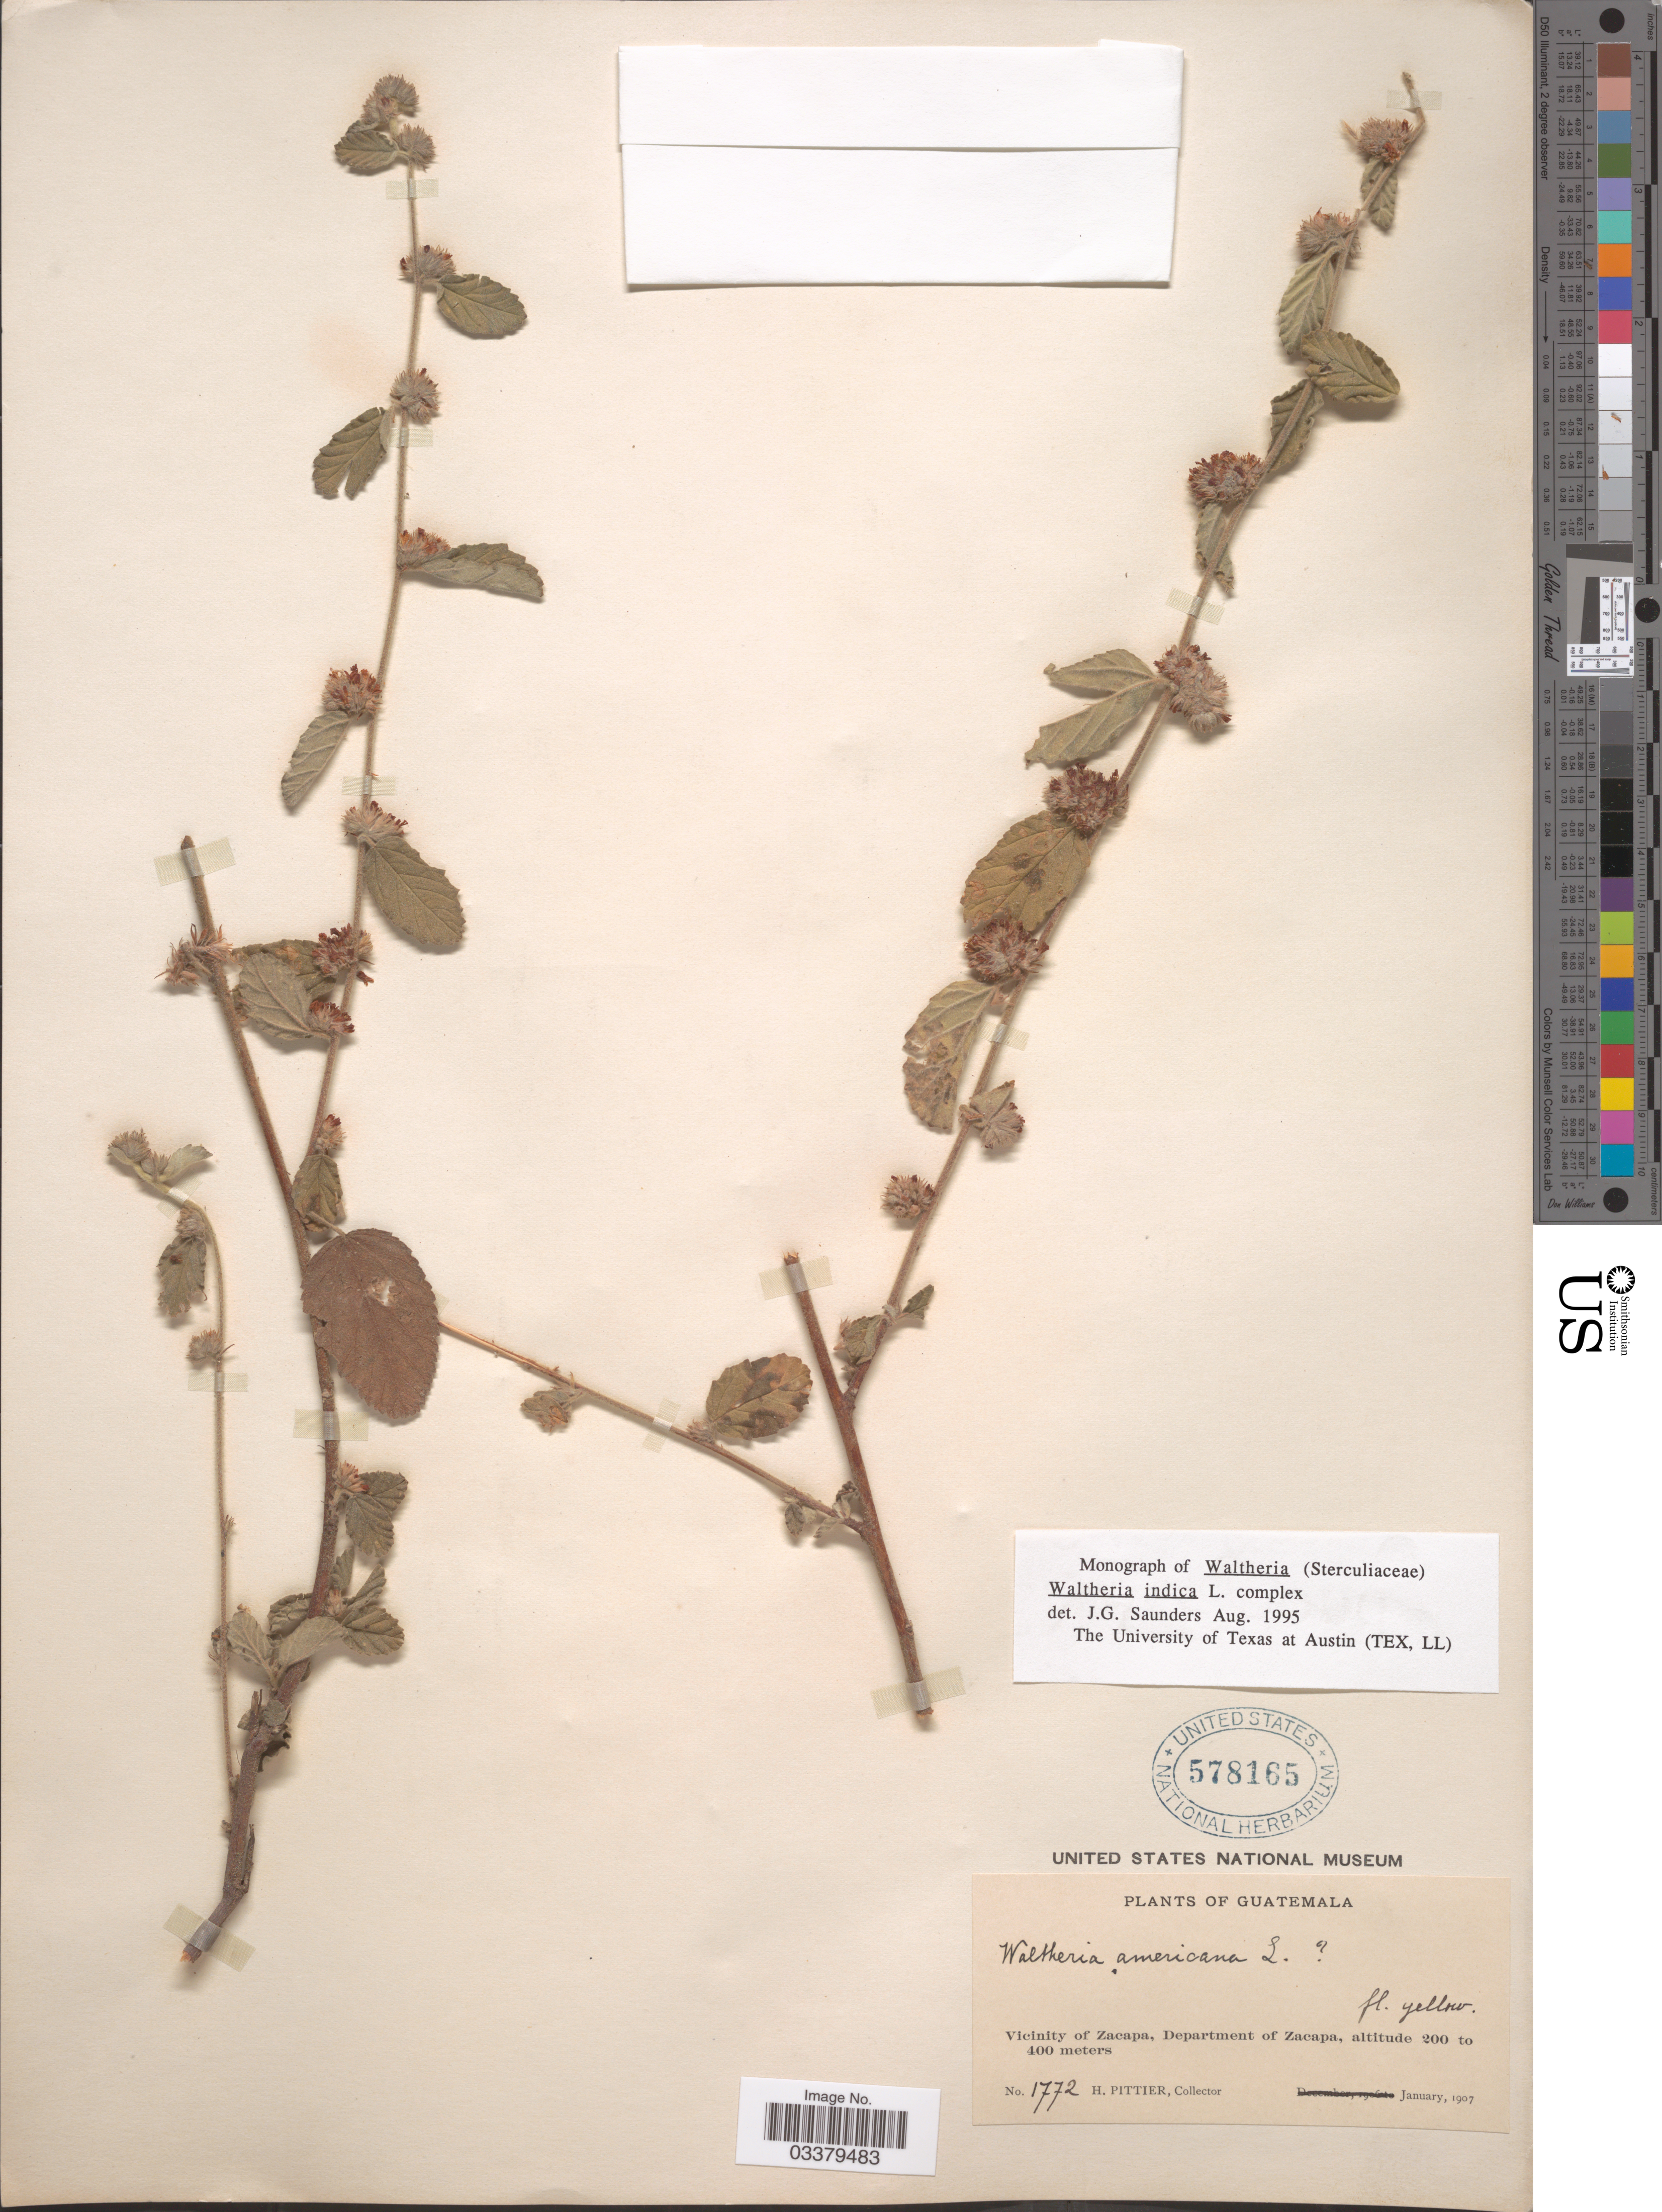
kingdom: Plantae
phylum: Tracheophyta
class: Magnoliopsida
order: Malvales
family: Malvaceae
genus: Waltheria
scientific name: Waltheria indica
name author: L.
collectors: H. F. Pittier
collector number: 1772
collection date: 1907-01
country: Guatemala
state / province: Zacapa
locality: Vicinity of Zacapa, Department of Zacapa.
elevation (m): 200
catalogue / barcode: US 578165